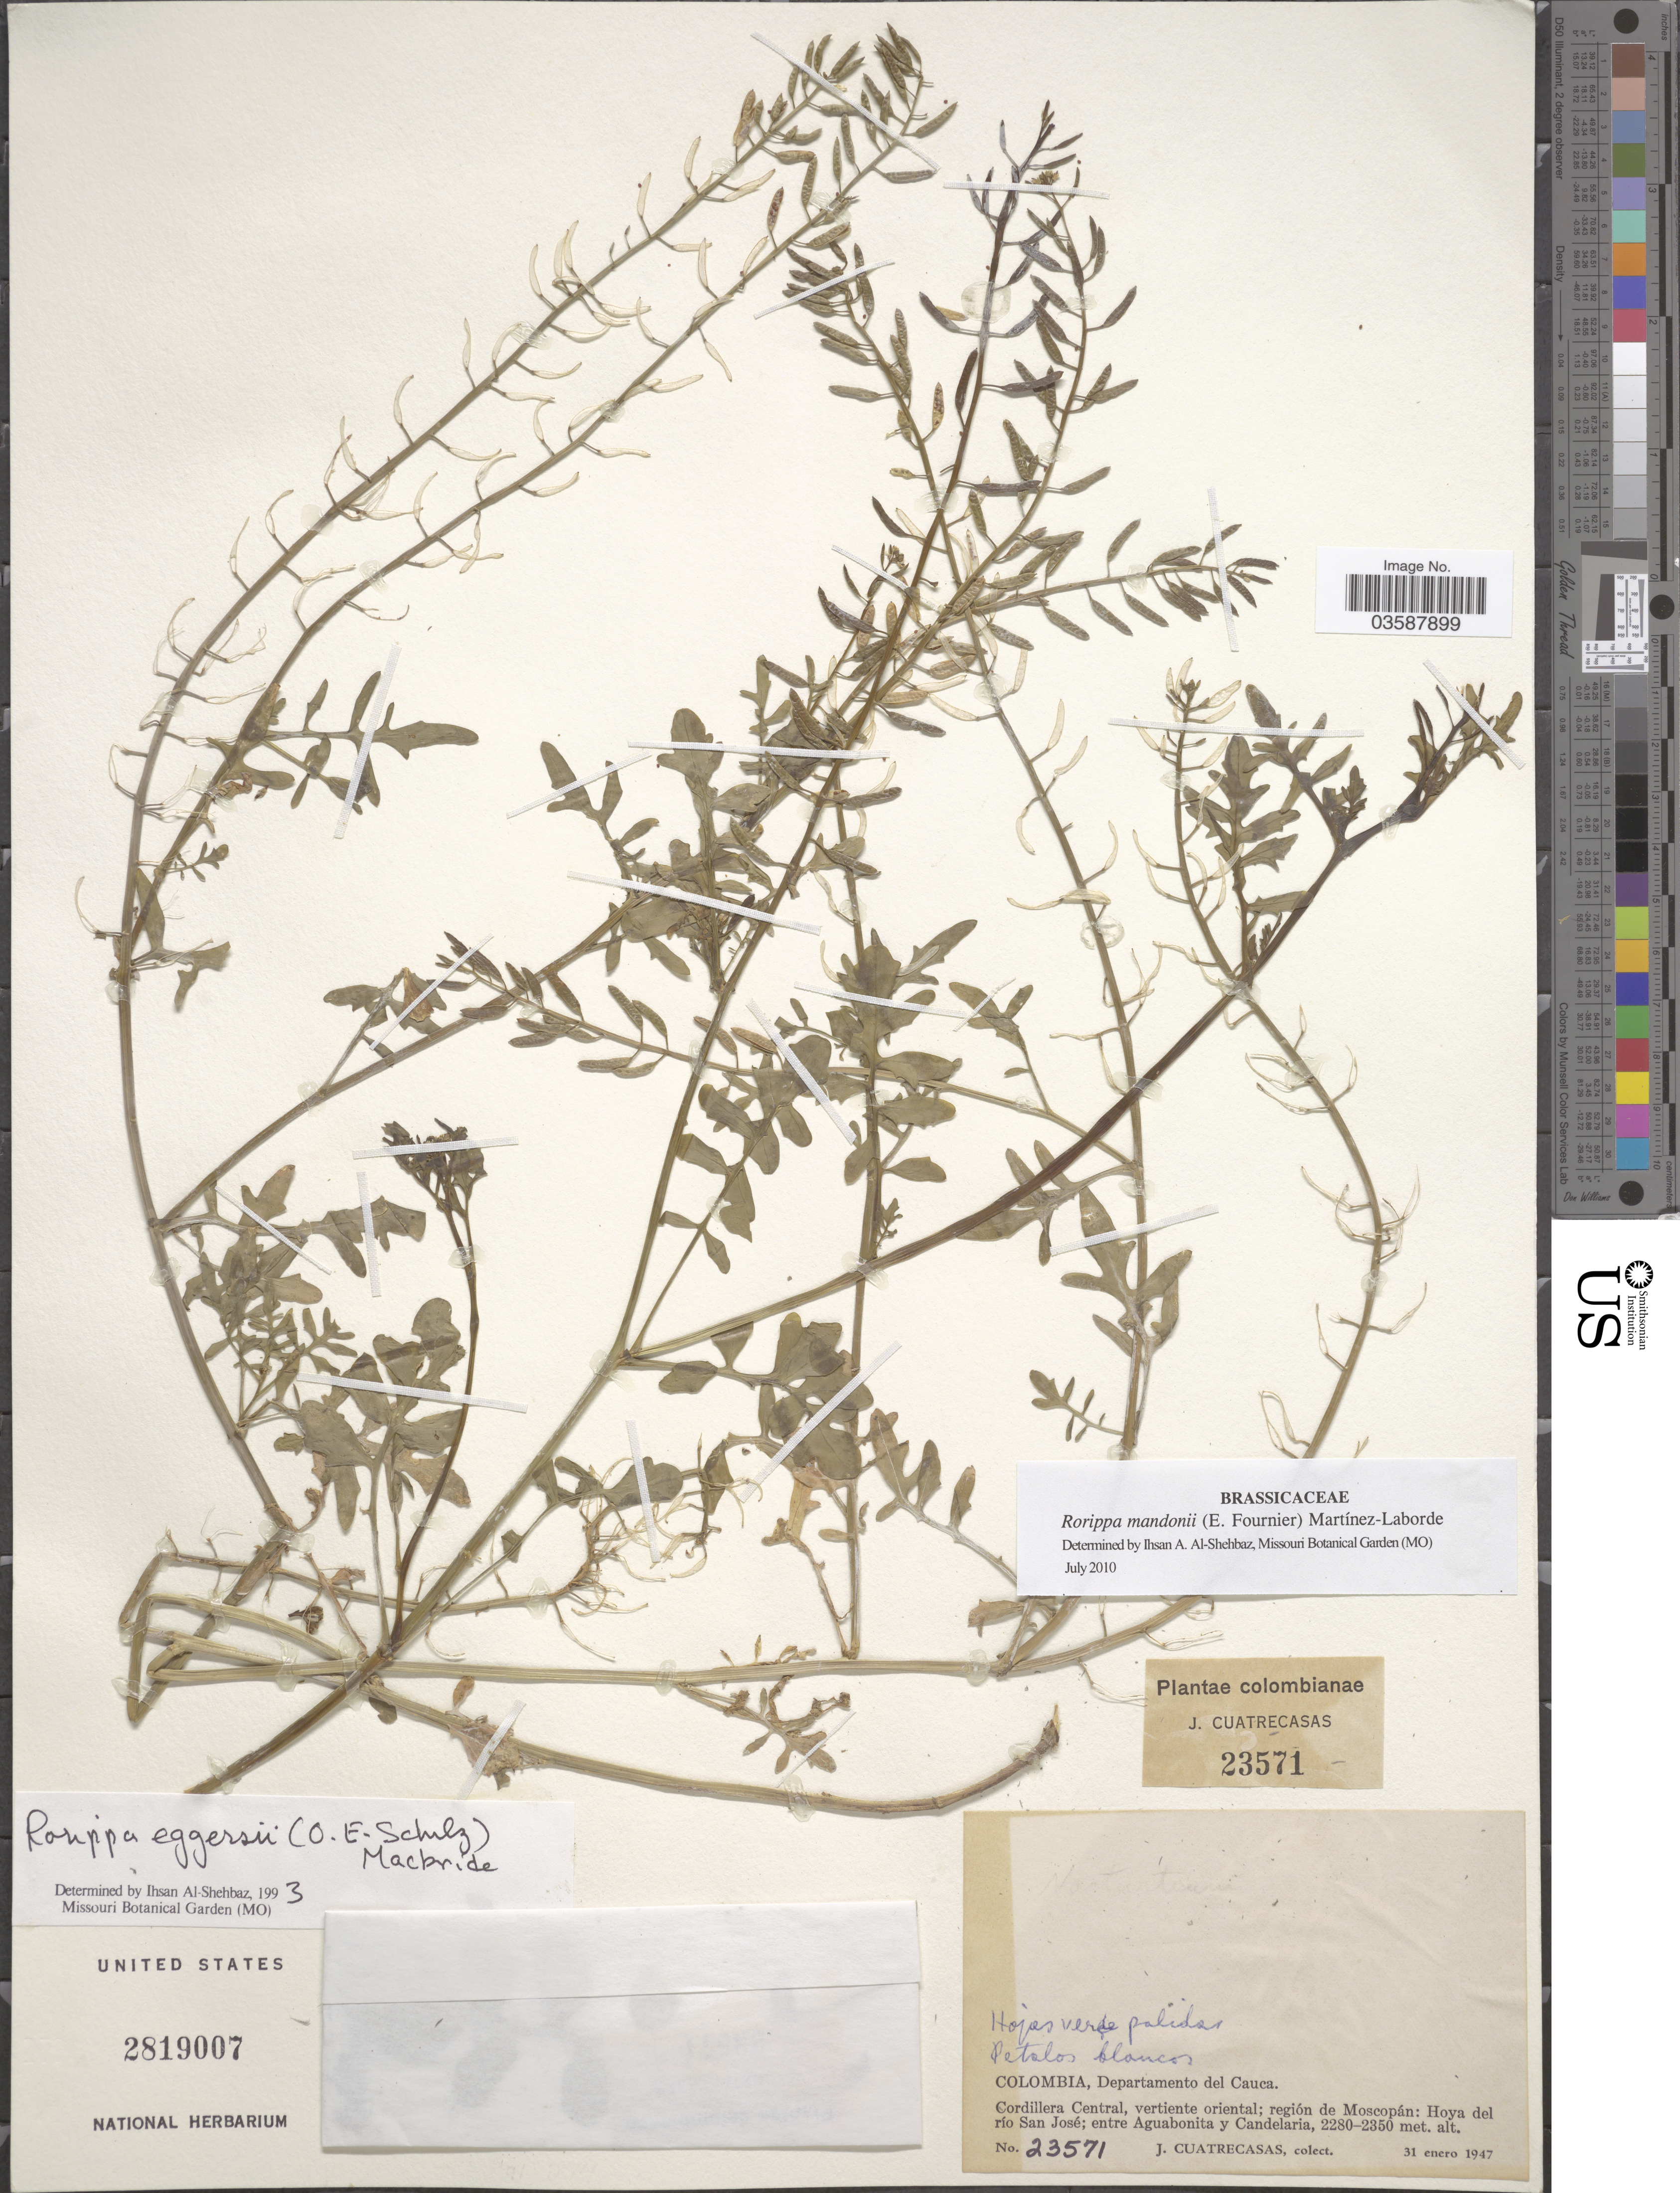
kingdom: Plantae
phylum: Tracheophyta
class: Magnoliopsida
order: Brassicales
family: Brassicaceae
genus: Rorippa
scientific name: Rorippa mandonii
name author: (E. Fourn.) Martinez-Laborde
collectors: J. Cuatrecasas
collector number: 23571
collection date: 1947-01-31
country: Colombia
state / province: Cauca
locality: Departamento del Cauca. Cordillera Central, vertiente oriental; región de Moscopán: Hoya del río San José; entre Aguabonita y Candelaria.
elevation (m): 2280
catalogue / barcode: US 2819007